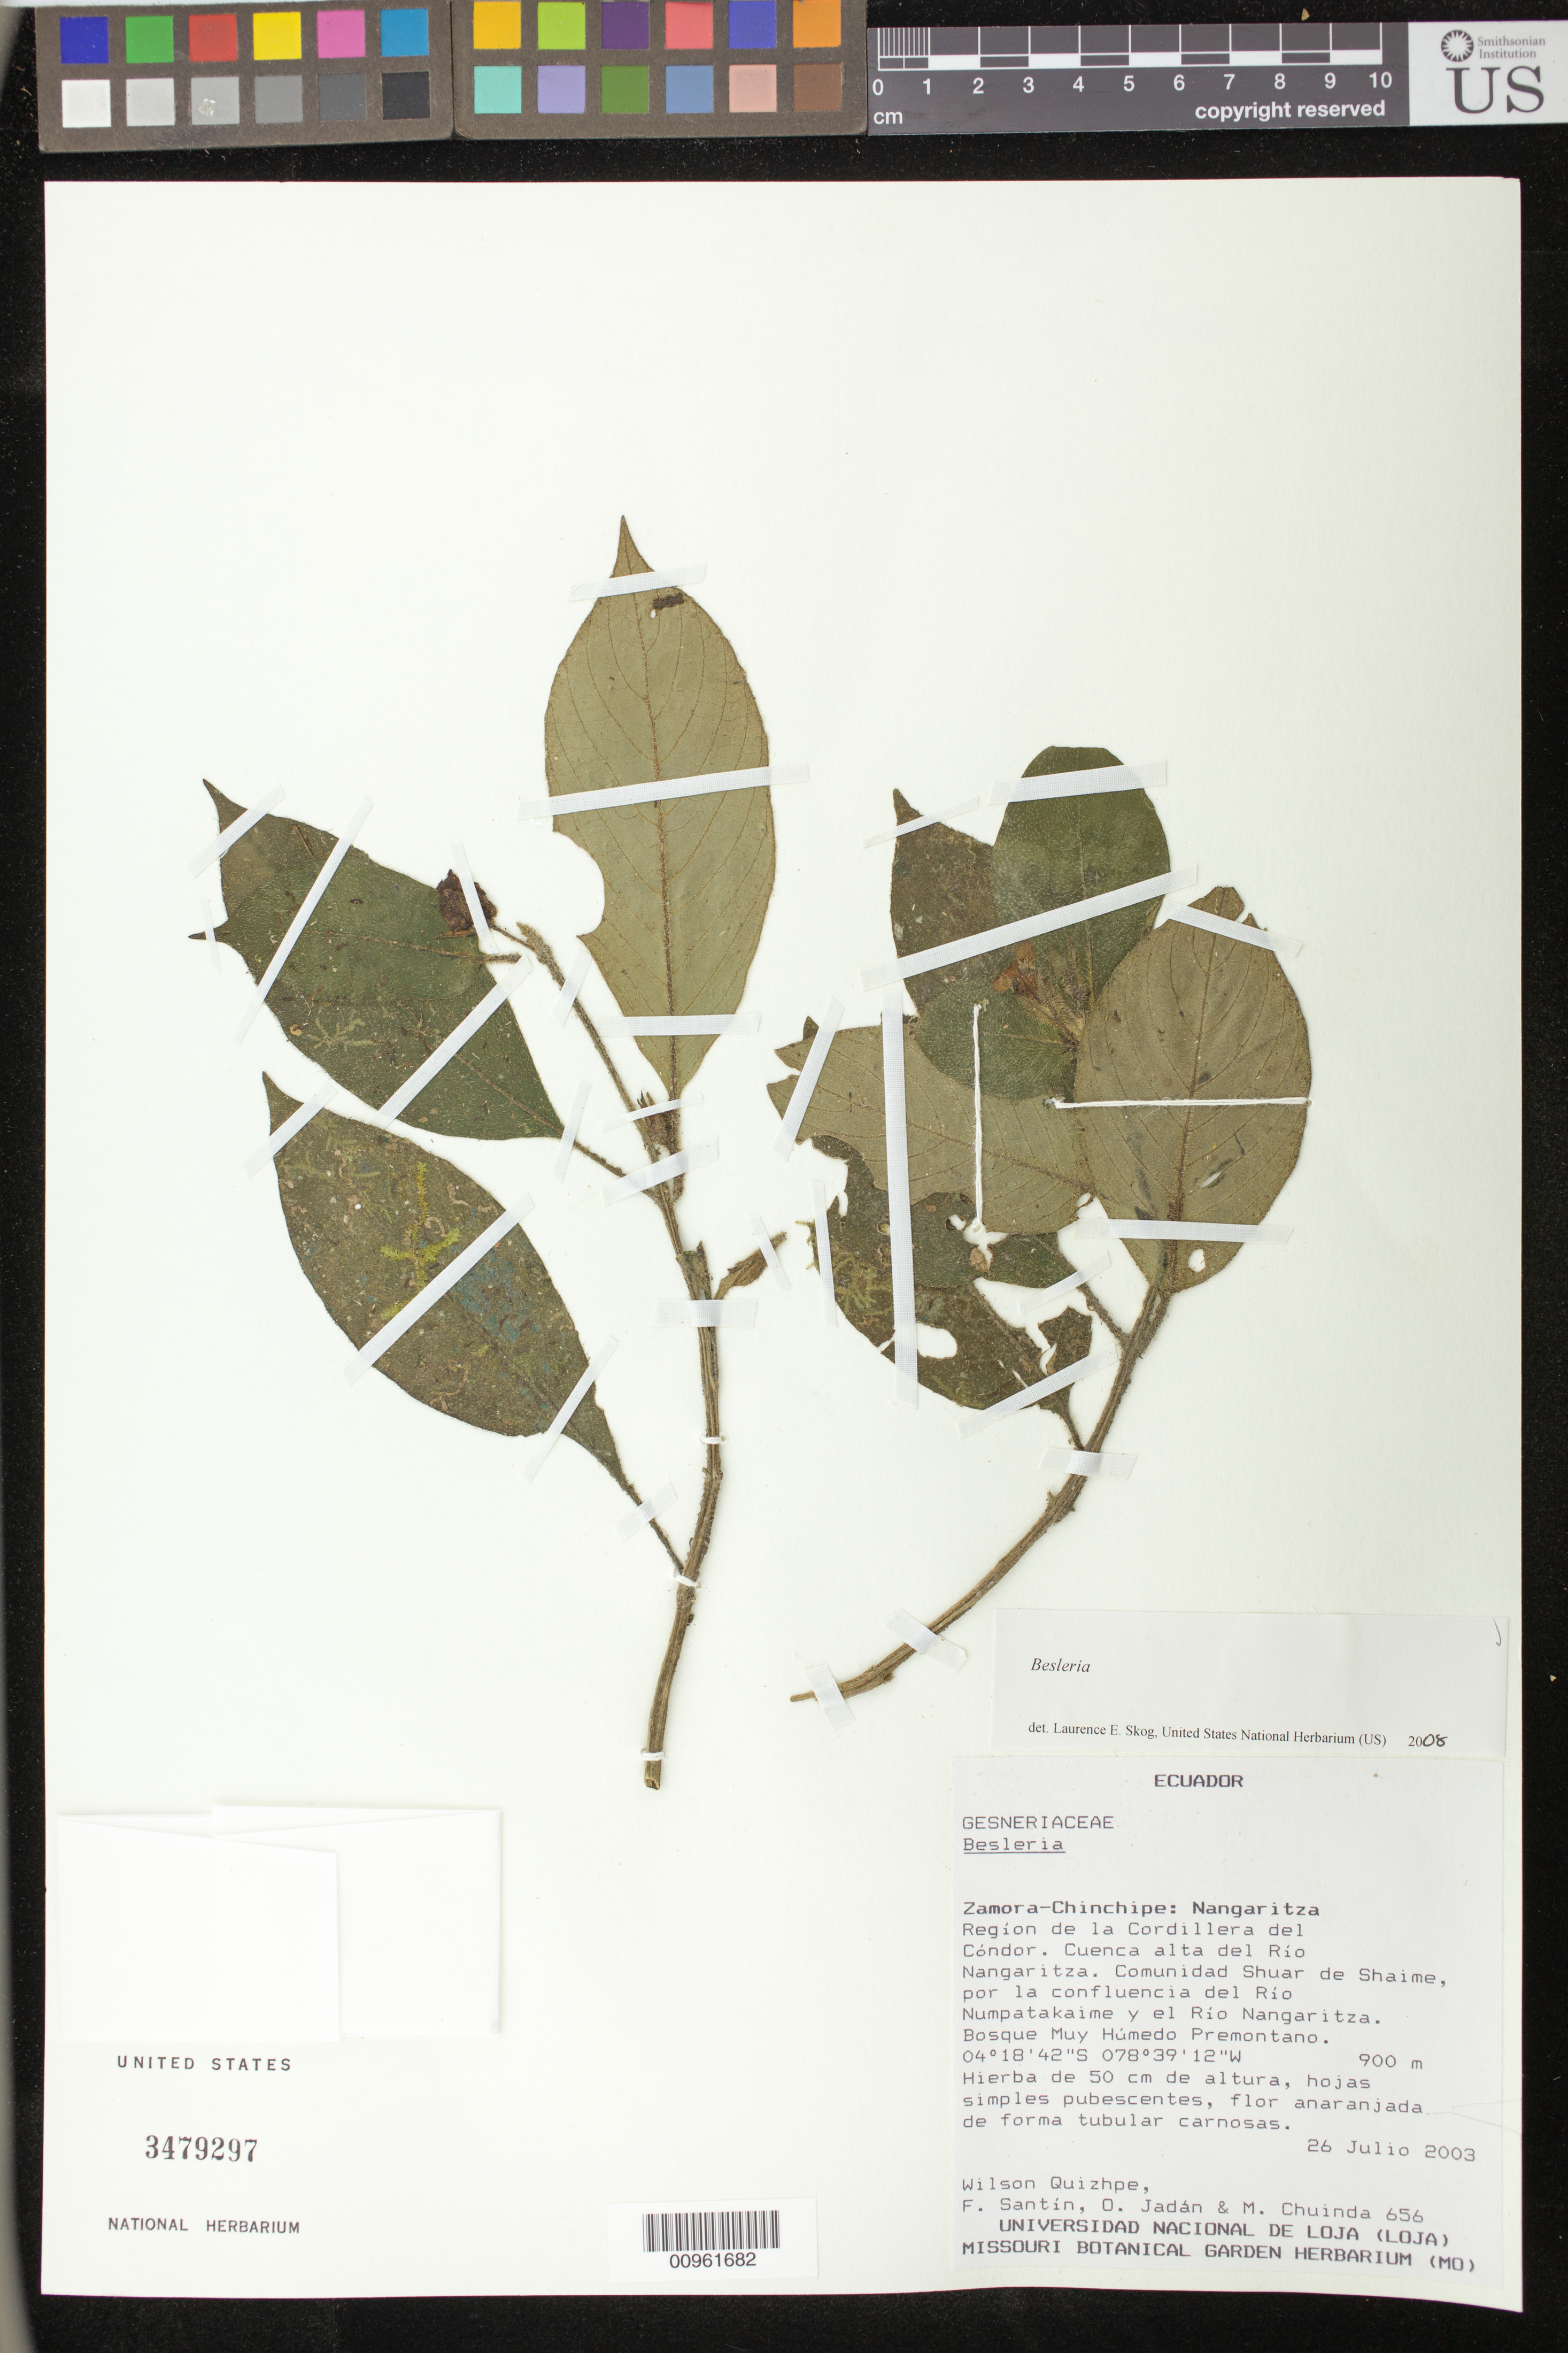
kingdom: Plantae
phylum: Tracheophyta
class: Magnoliopsida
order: Lamiales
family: Gesneriaceae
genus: Besleria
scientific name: Besleria sp.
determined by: Skog, Laurence E.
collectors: W. Quizhpe, F. Sastre, O. Jadan & M. Chuinda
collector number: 656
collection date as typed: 26 Jul 2003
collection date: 2003-07-26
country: Ecuador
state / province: Zamora-Chinchipe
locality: Zamora-Chinchipe: Nangaritza. Regíon de la Cordillera del Cóndor. Cuenca alta del Río Nangaritza. Comunidad Shuar de Shaime, por la confluencia del Río Numpatakaime y el Río Nangaritza.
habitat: Bosque Muy Húmedo Premontano.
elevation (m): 900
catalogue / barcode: US 3479297